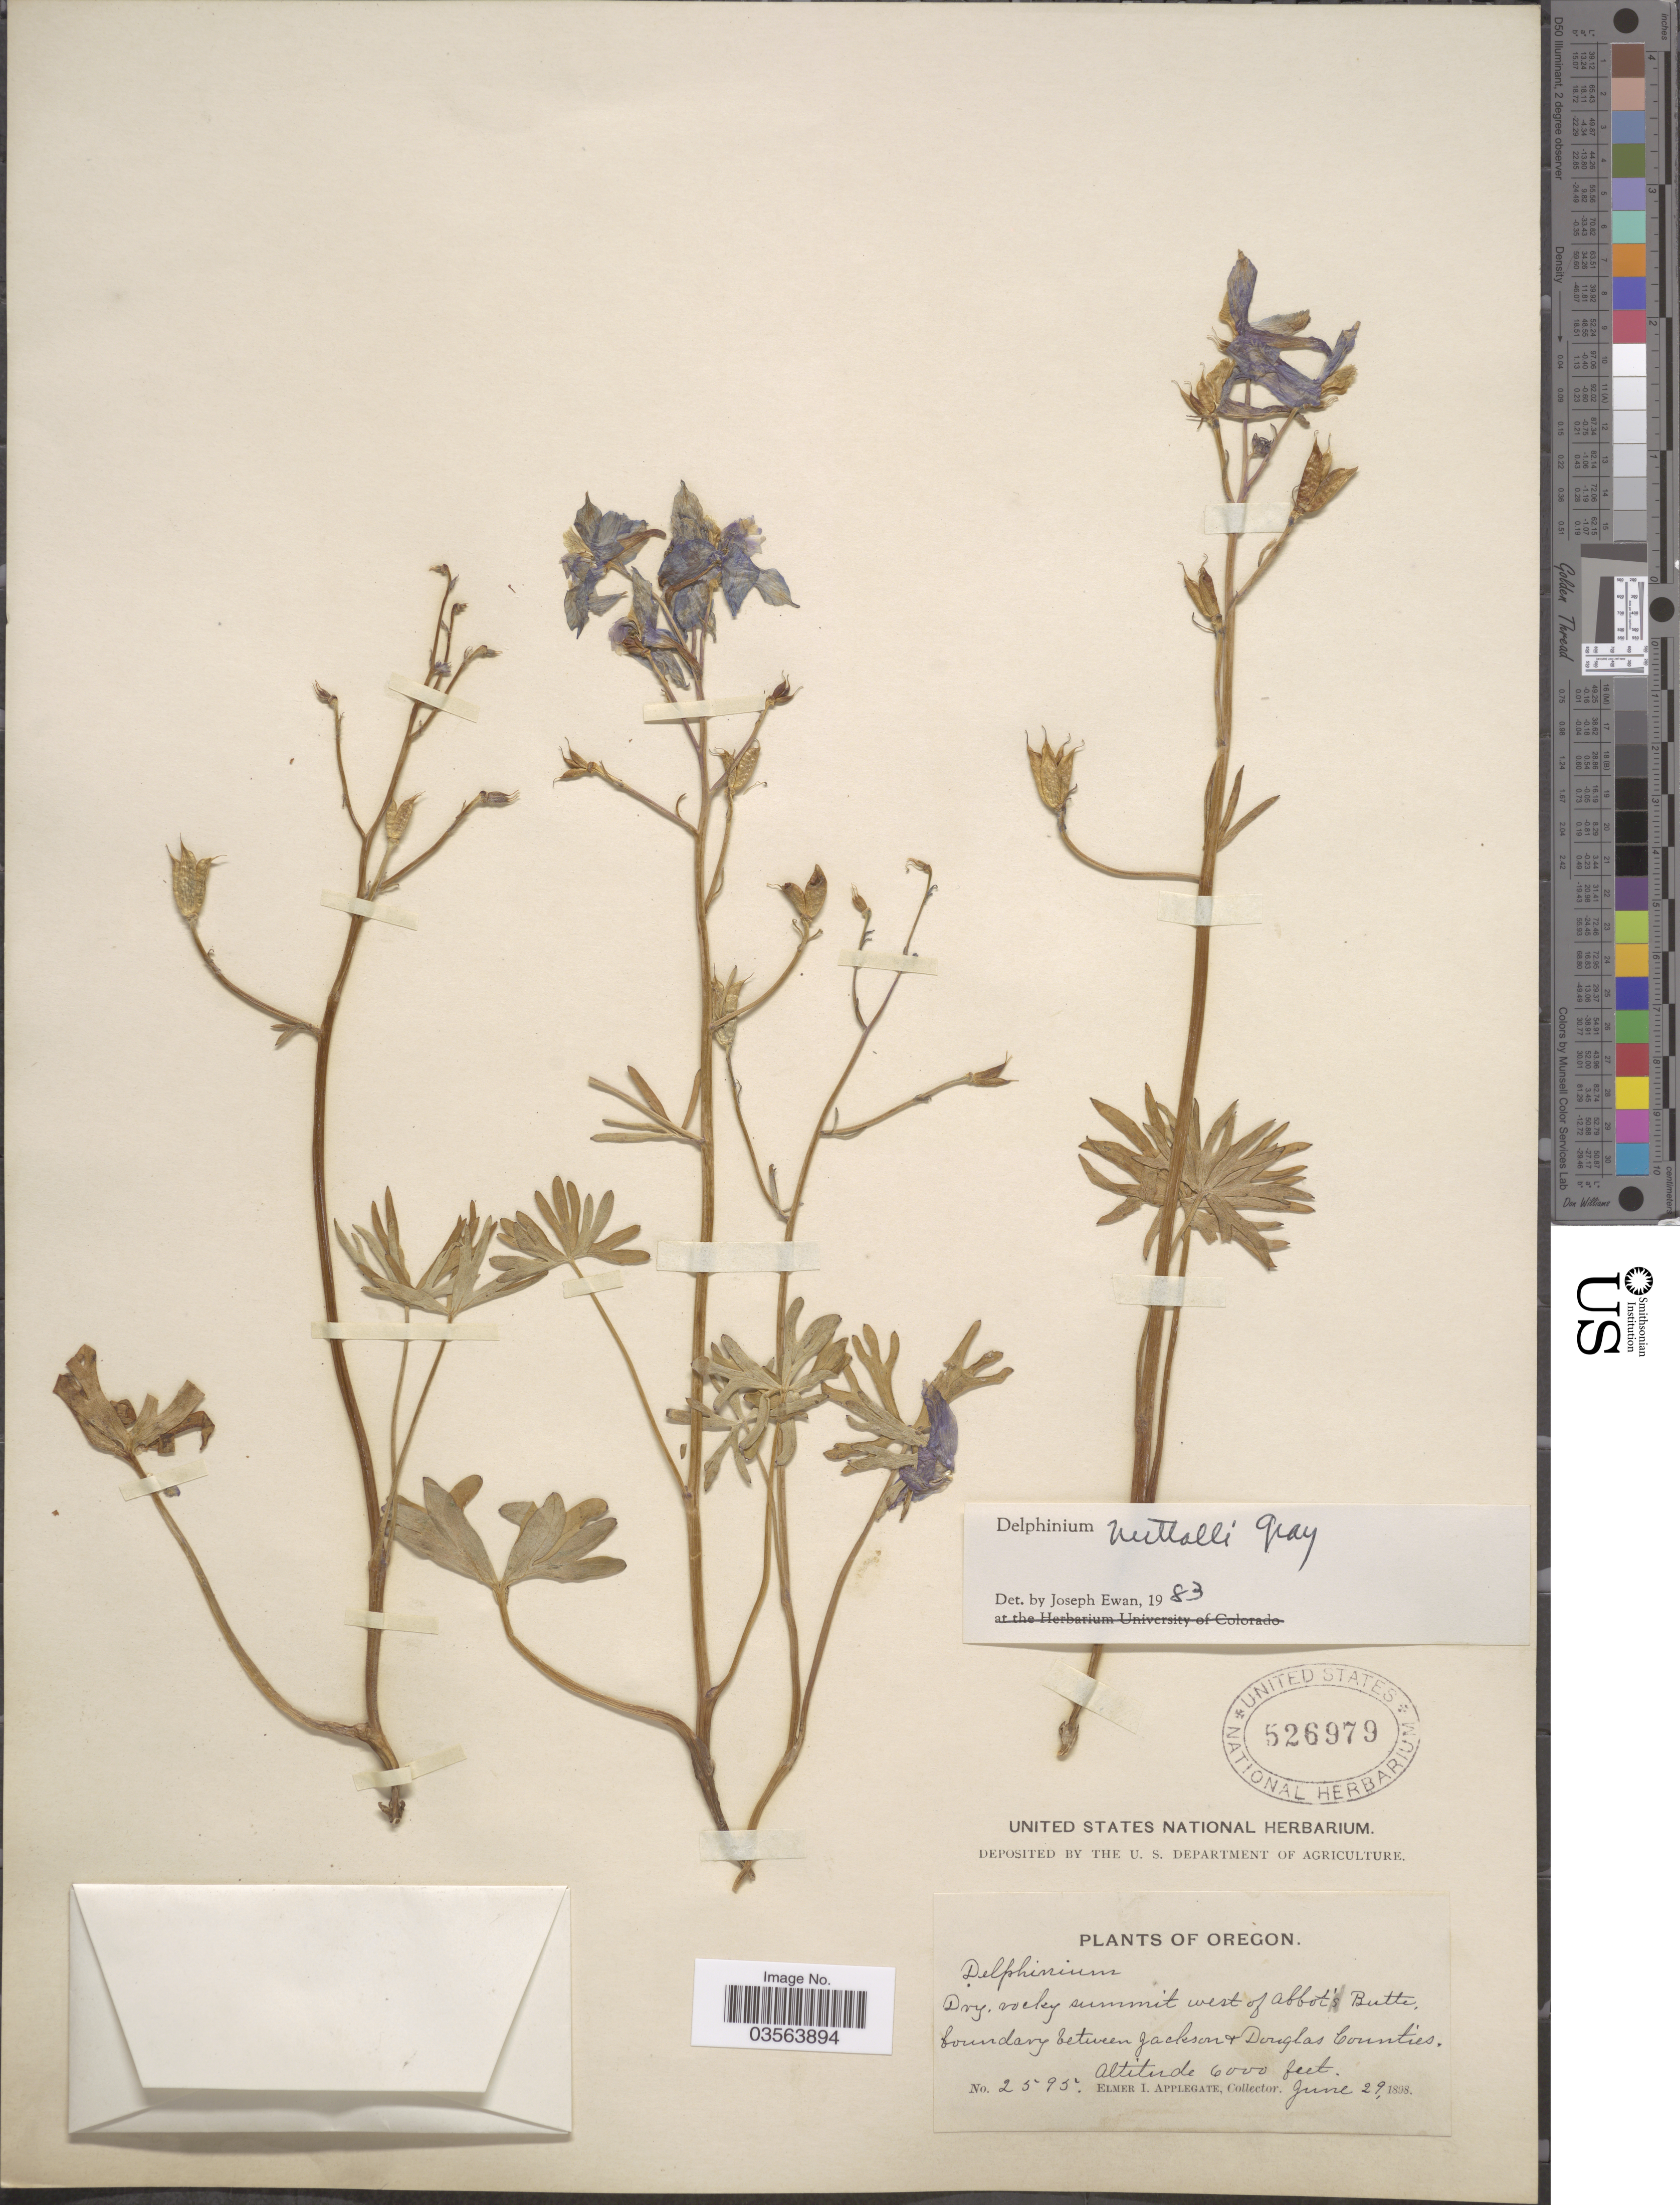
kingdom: Plantae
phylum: Tracheophyta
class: Magnoliopsida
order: Ranunculales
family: Ranunculaceae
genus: Delphinium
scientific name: Delphinium nuttallii subsp. nuttallii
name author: A. Gray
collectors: E. I. Applegate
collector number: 2595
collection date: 1898-06-29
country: United States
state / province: Oregon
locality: Rocky summit west of Abbot's Butte, boundary between Jackson & Douglas Counties.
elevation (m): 1829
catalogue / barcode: US 526979